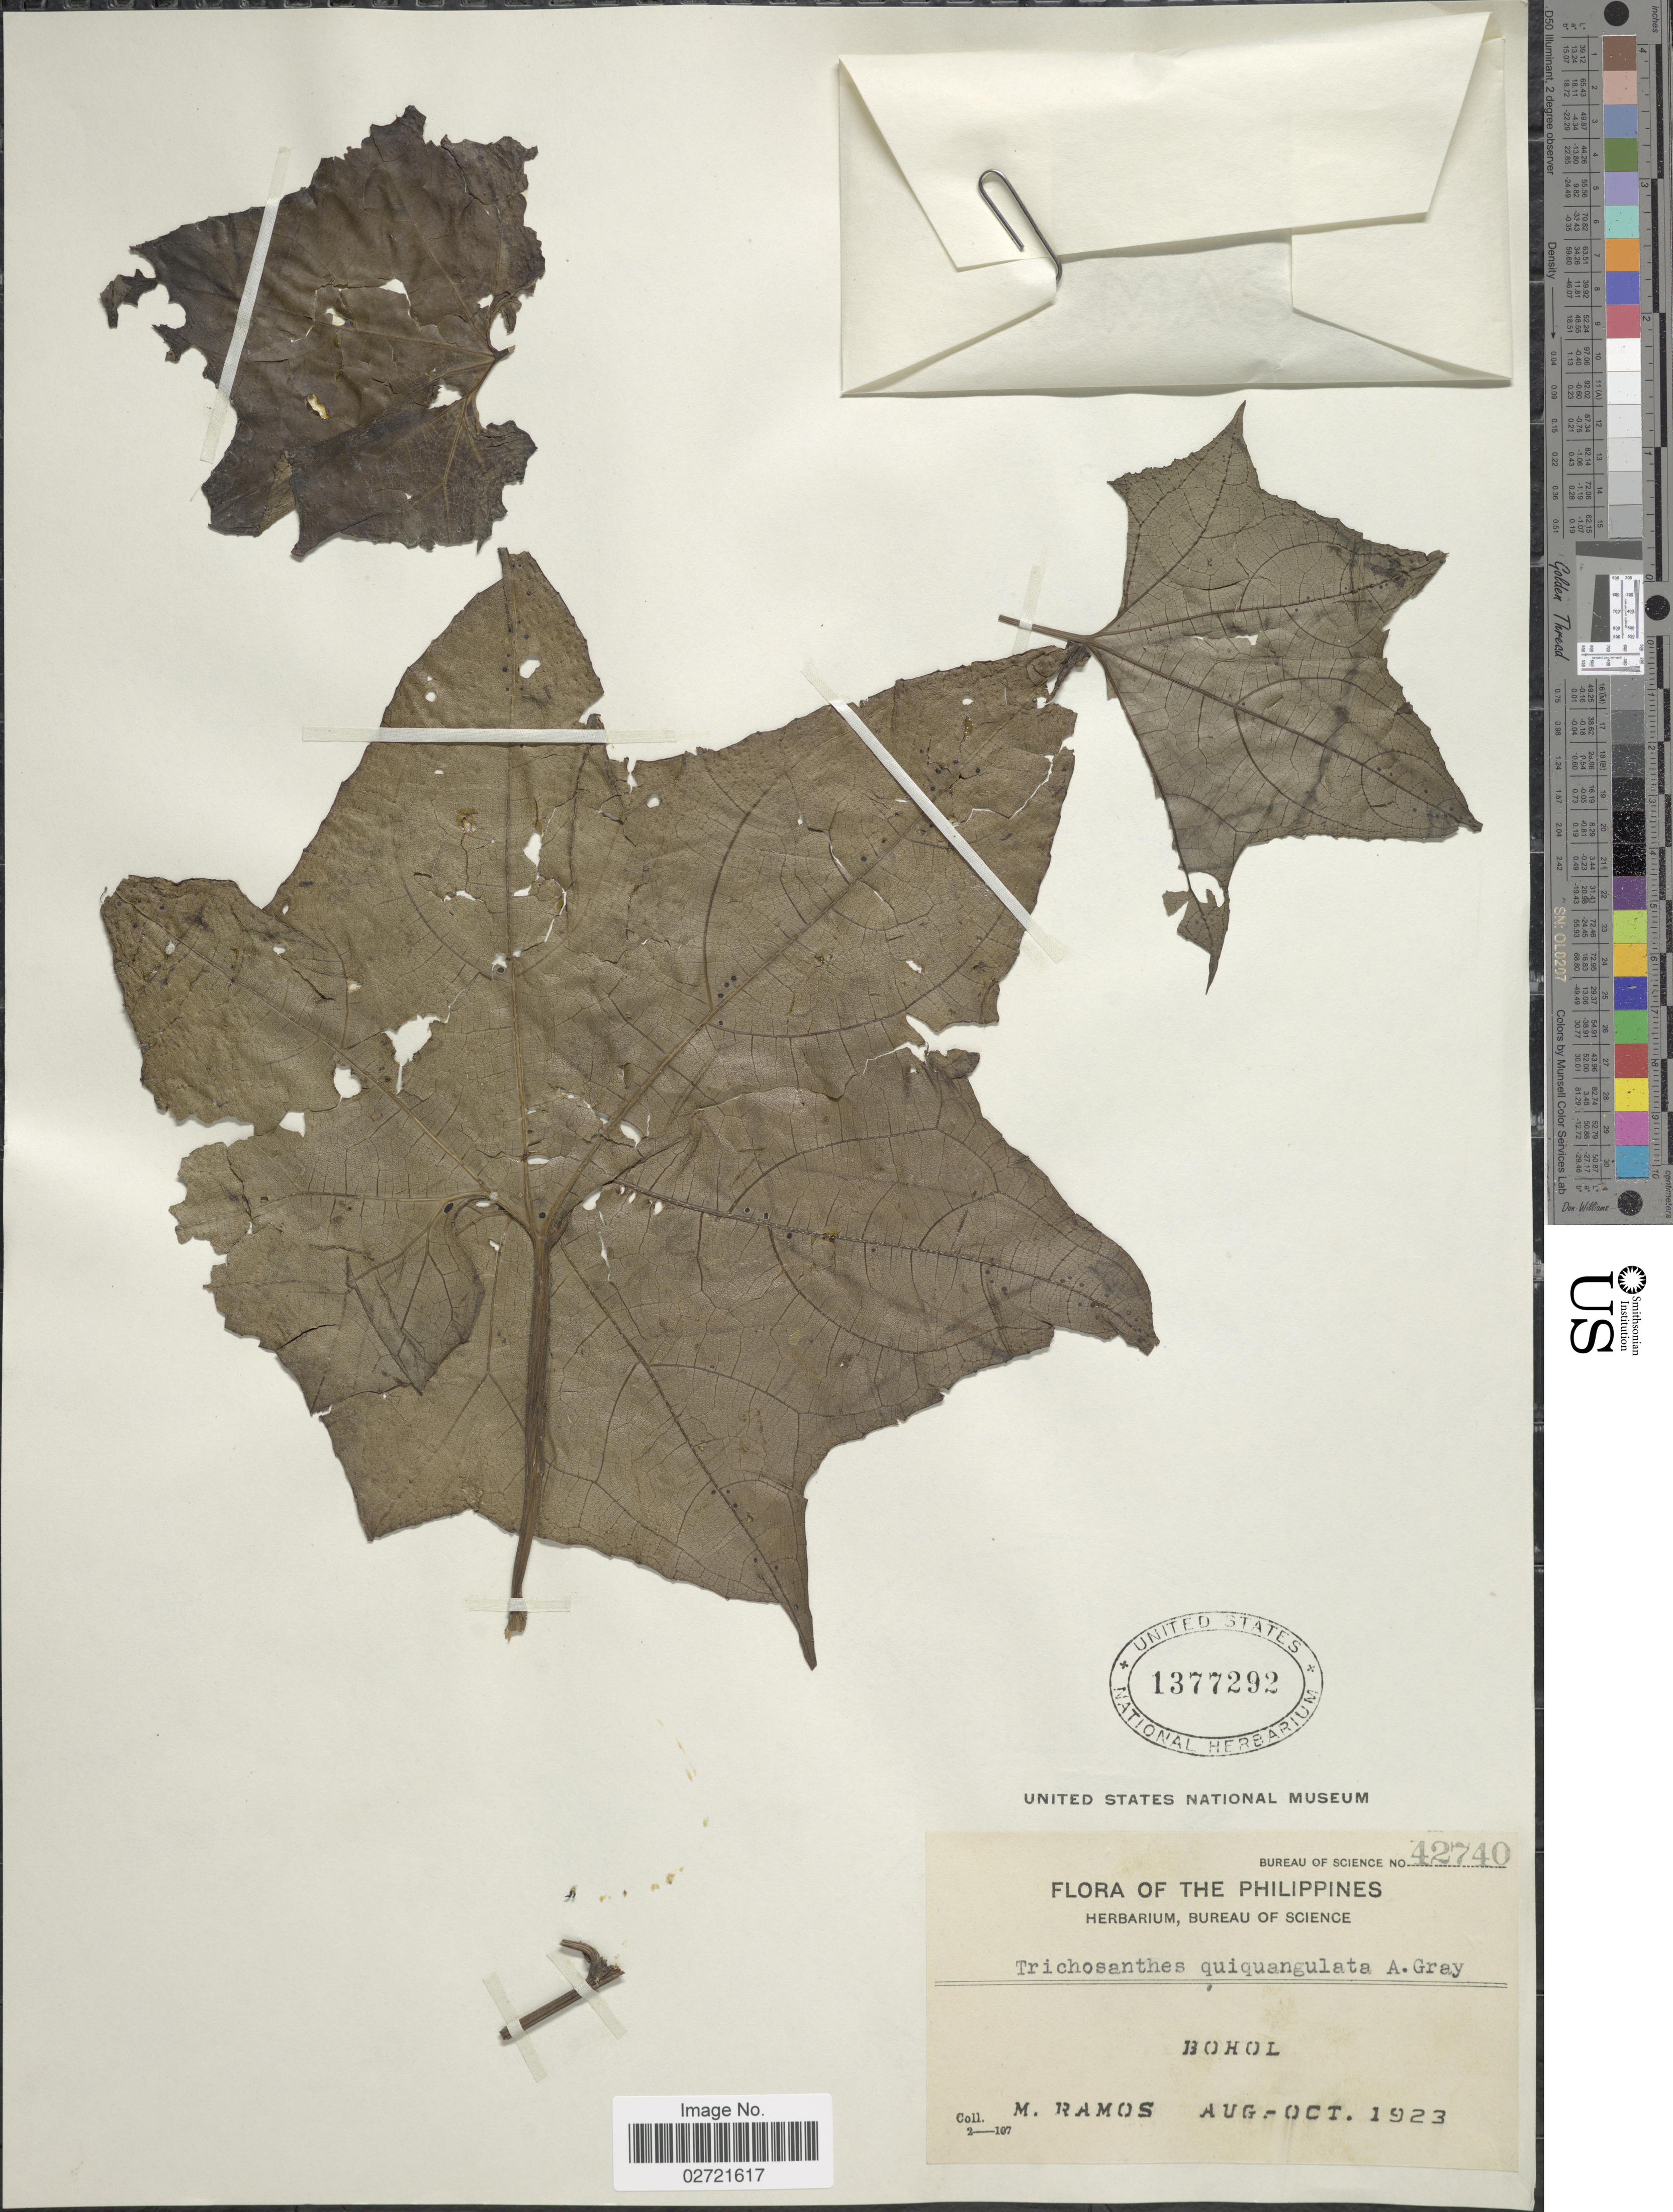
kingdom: Plantae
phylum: Tracheophyta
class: Magnoliopsida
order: Cucurbitales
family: Cucurbitaceae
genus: Trichosanthes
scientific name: Trichosanthes quinquangulata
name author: A. Gray in Wilkes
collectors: M. Ramos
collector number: Bureau of Science 42740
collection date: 1923-08/1923-10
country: Philippines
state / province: Central Visayas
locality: Bohol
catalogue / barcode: US 1377292